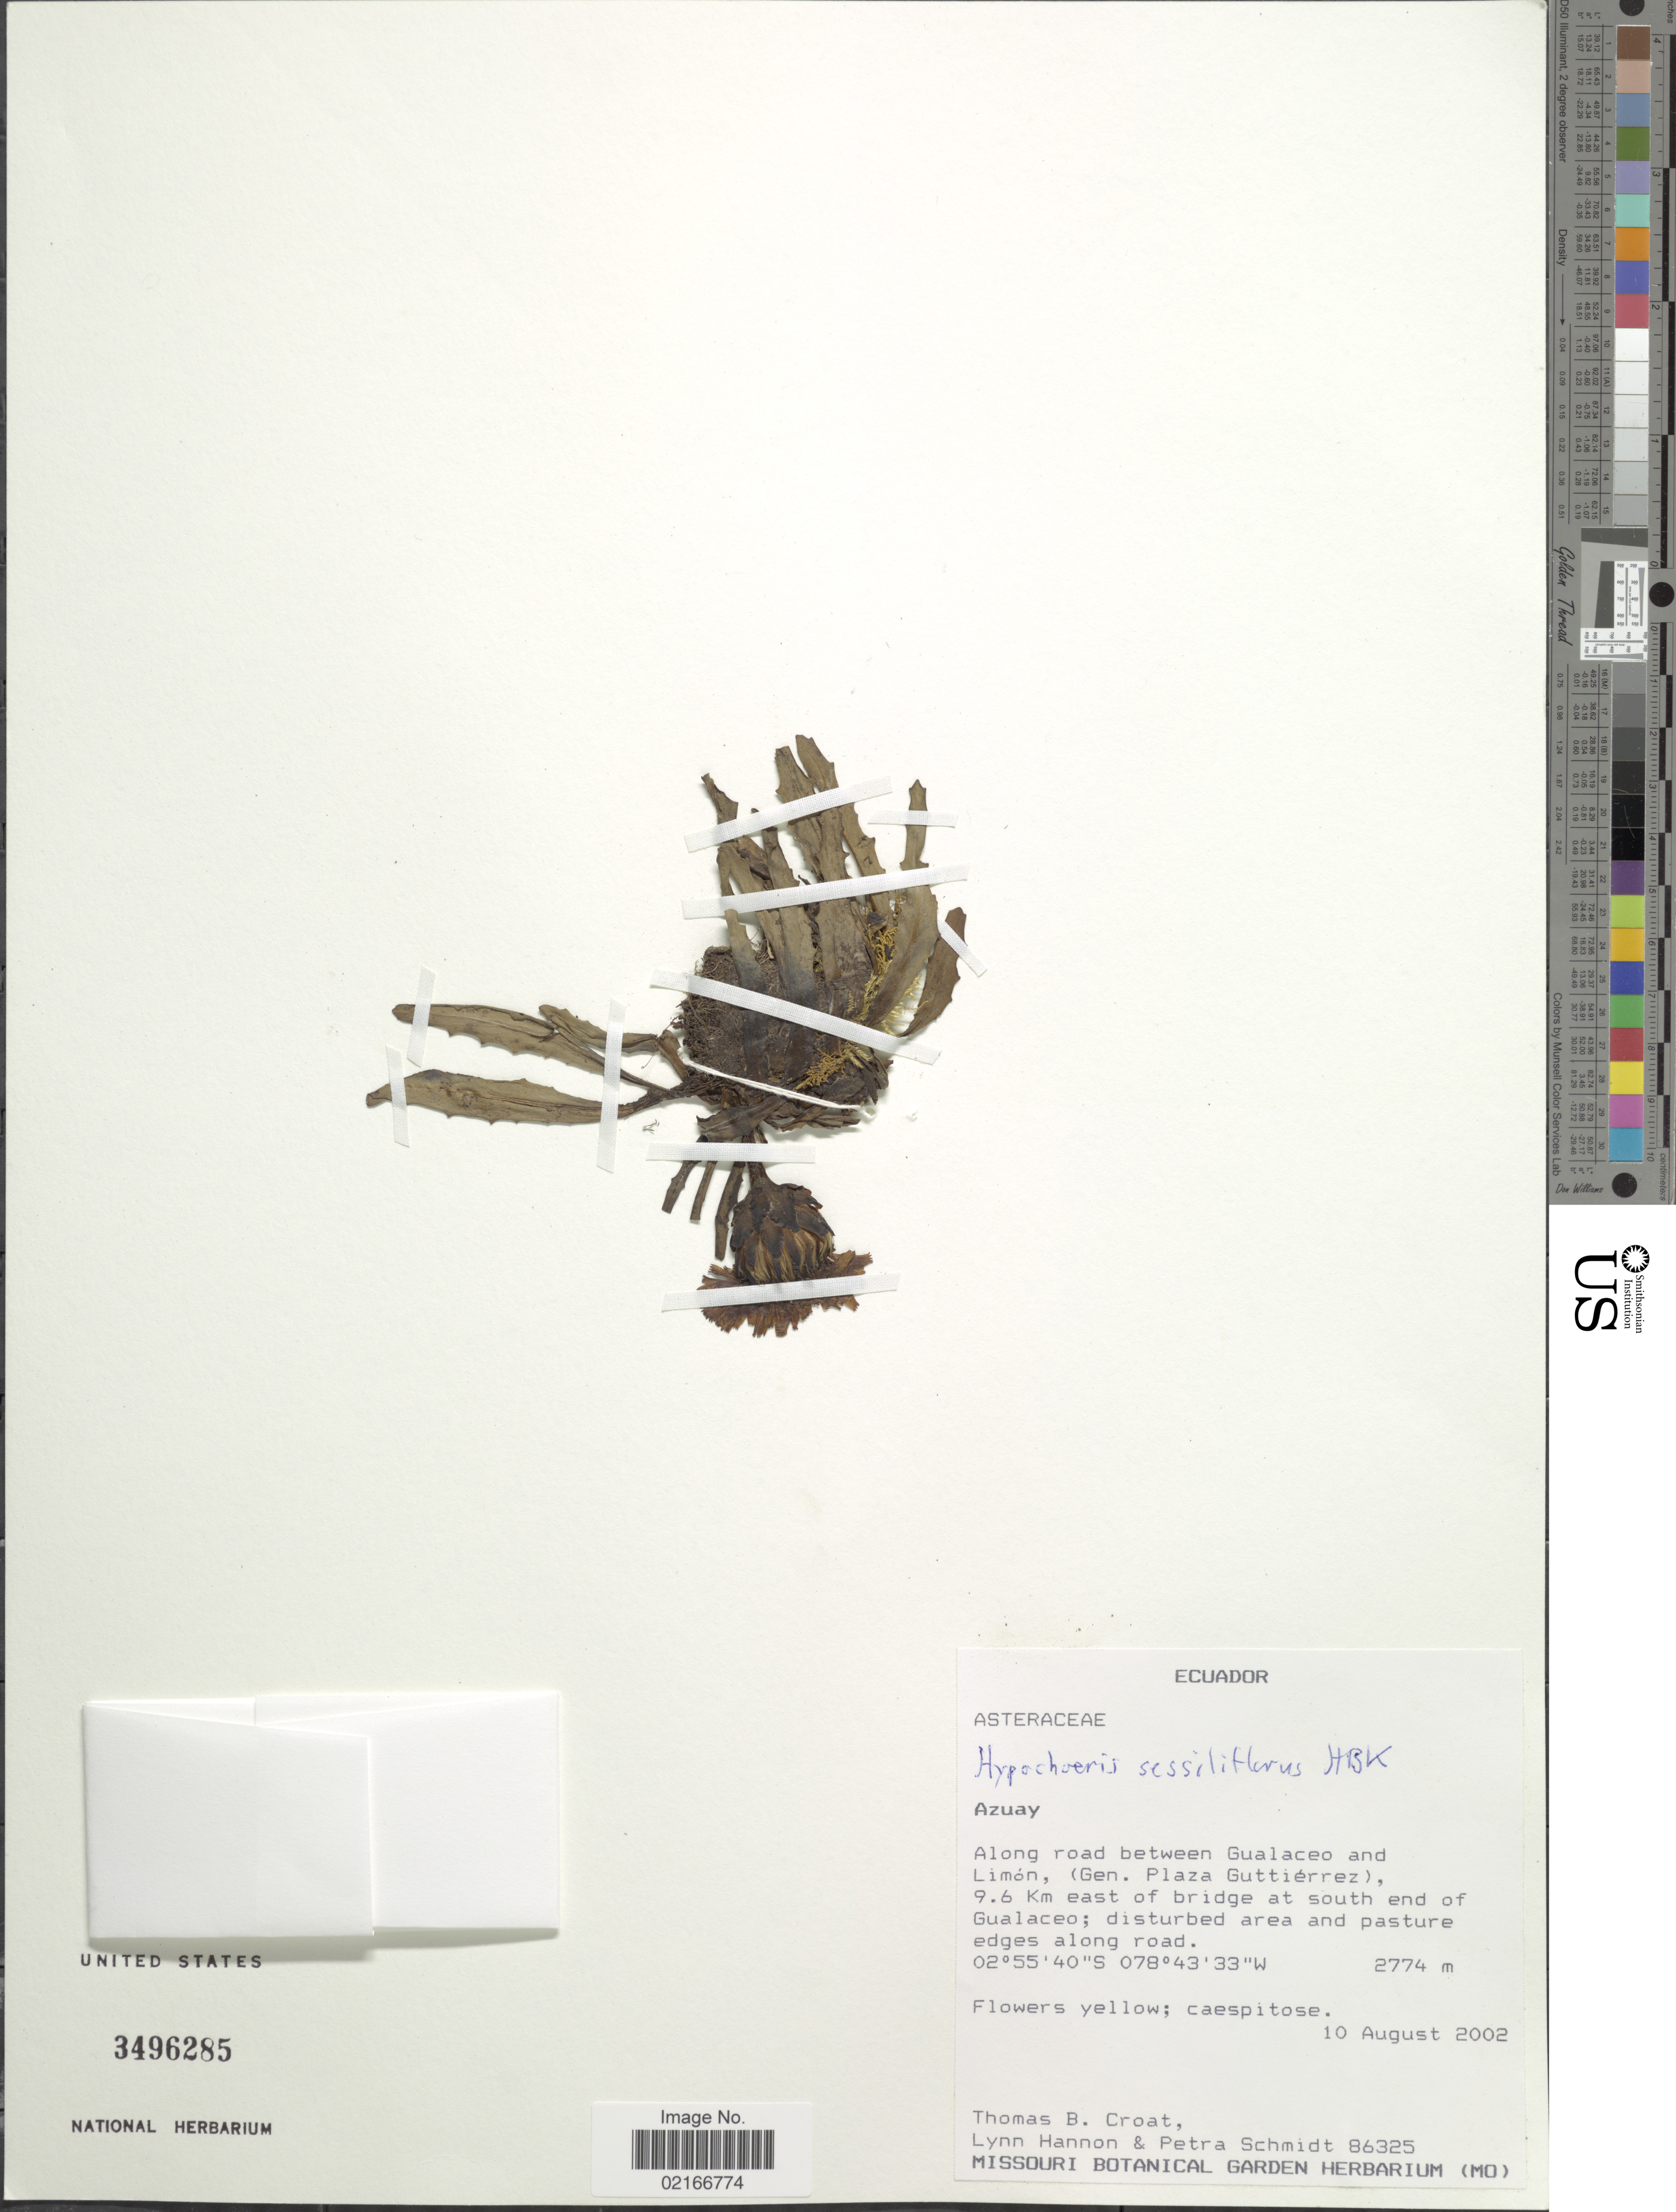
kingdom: Plantae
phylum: Tracheophyta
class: Magnoliopsida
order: Asterales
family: Asteraceae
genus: Hypochaeris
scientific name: Hypochaeris sessiflora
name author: Kunth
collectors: T. B. Croat, L. Hannon & P. Schmidt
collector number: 86325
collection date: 2002-08-10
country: Ecuador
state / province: Azuay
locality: Along road between Gualaceo and Limón, (Gen. Plaza Guttiérrez), 9.6 Km east of bridge at south end of Gualaceo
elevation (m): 2774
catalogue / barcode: US 3496285